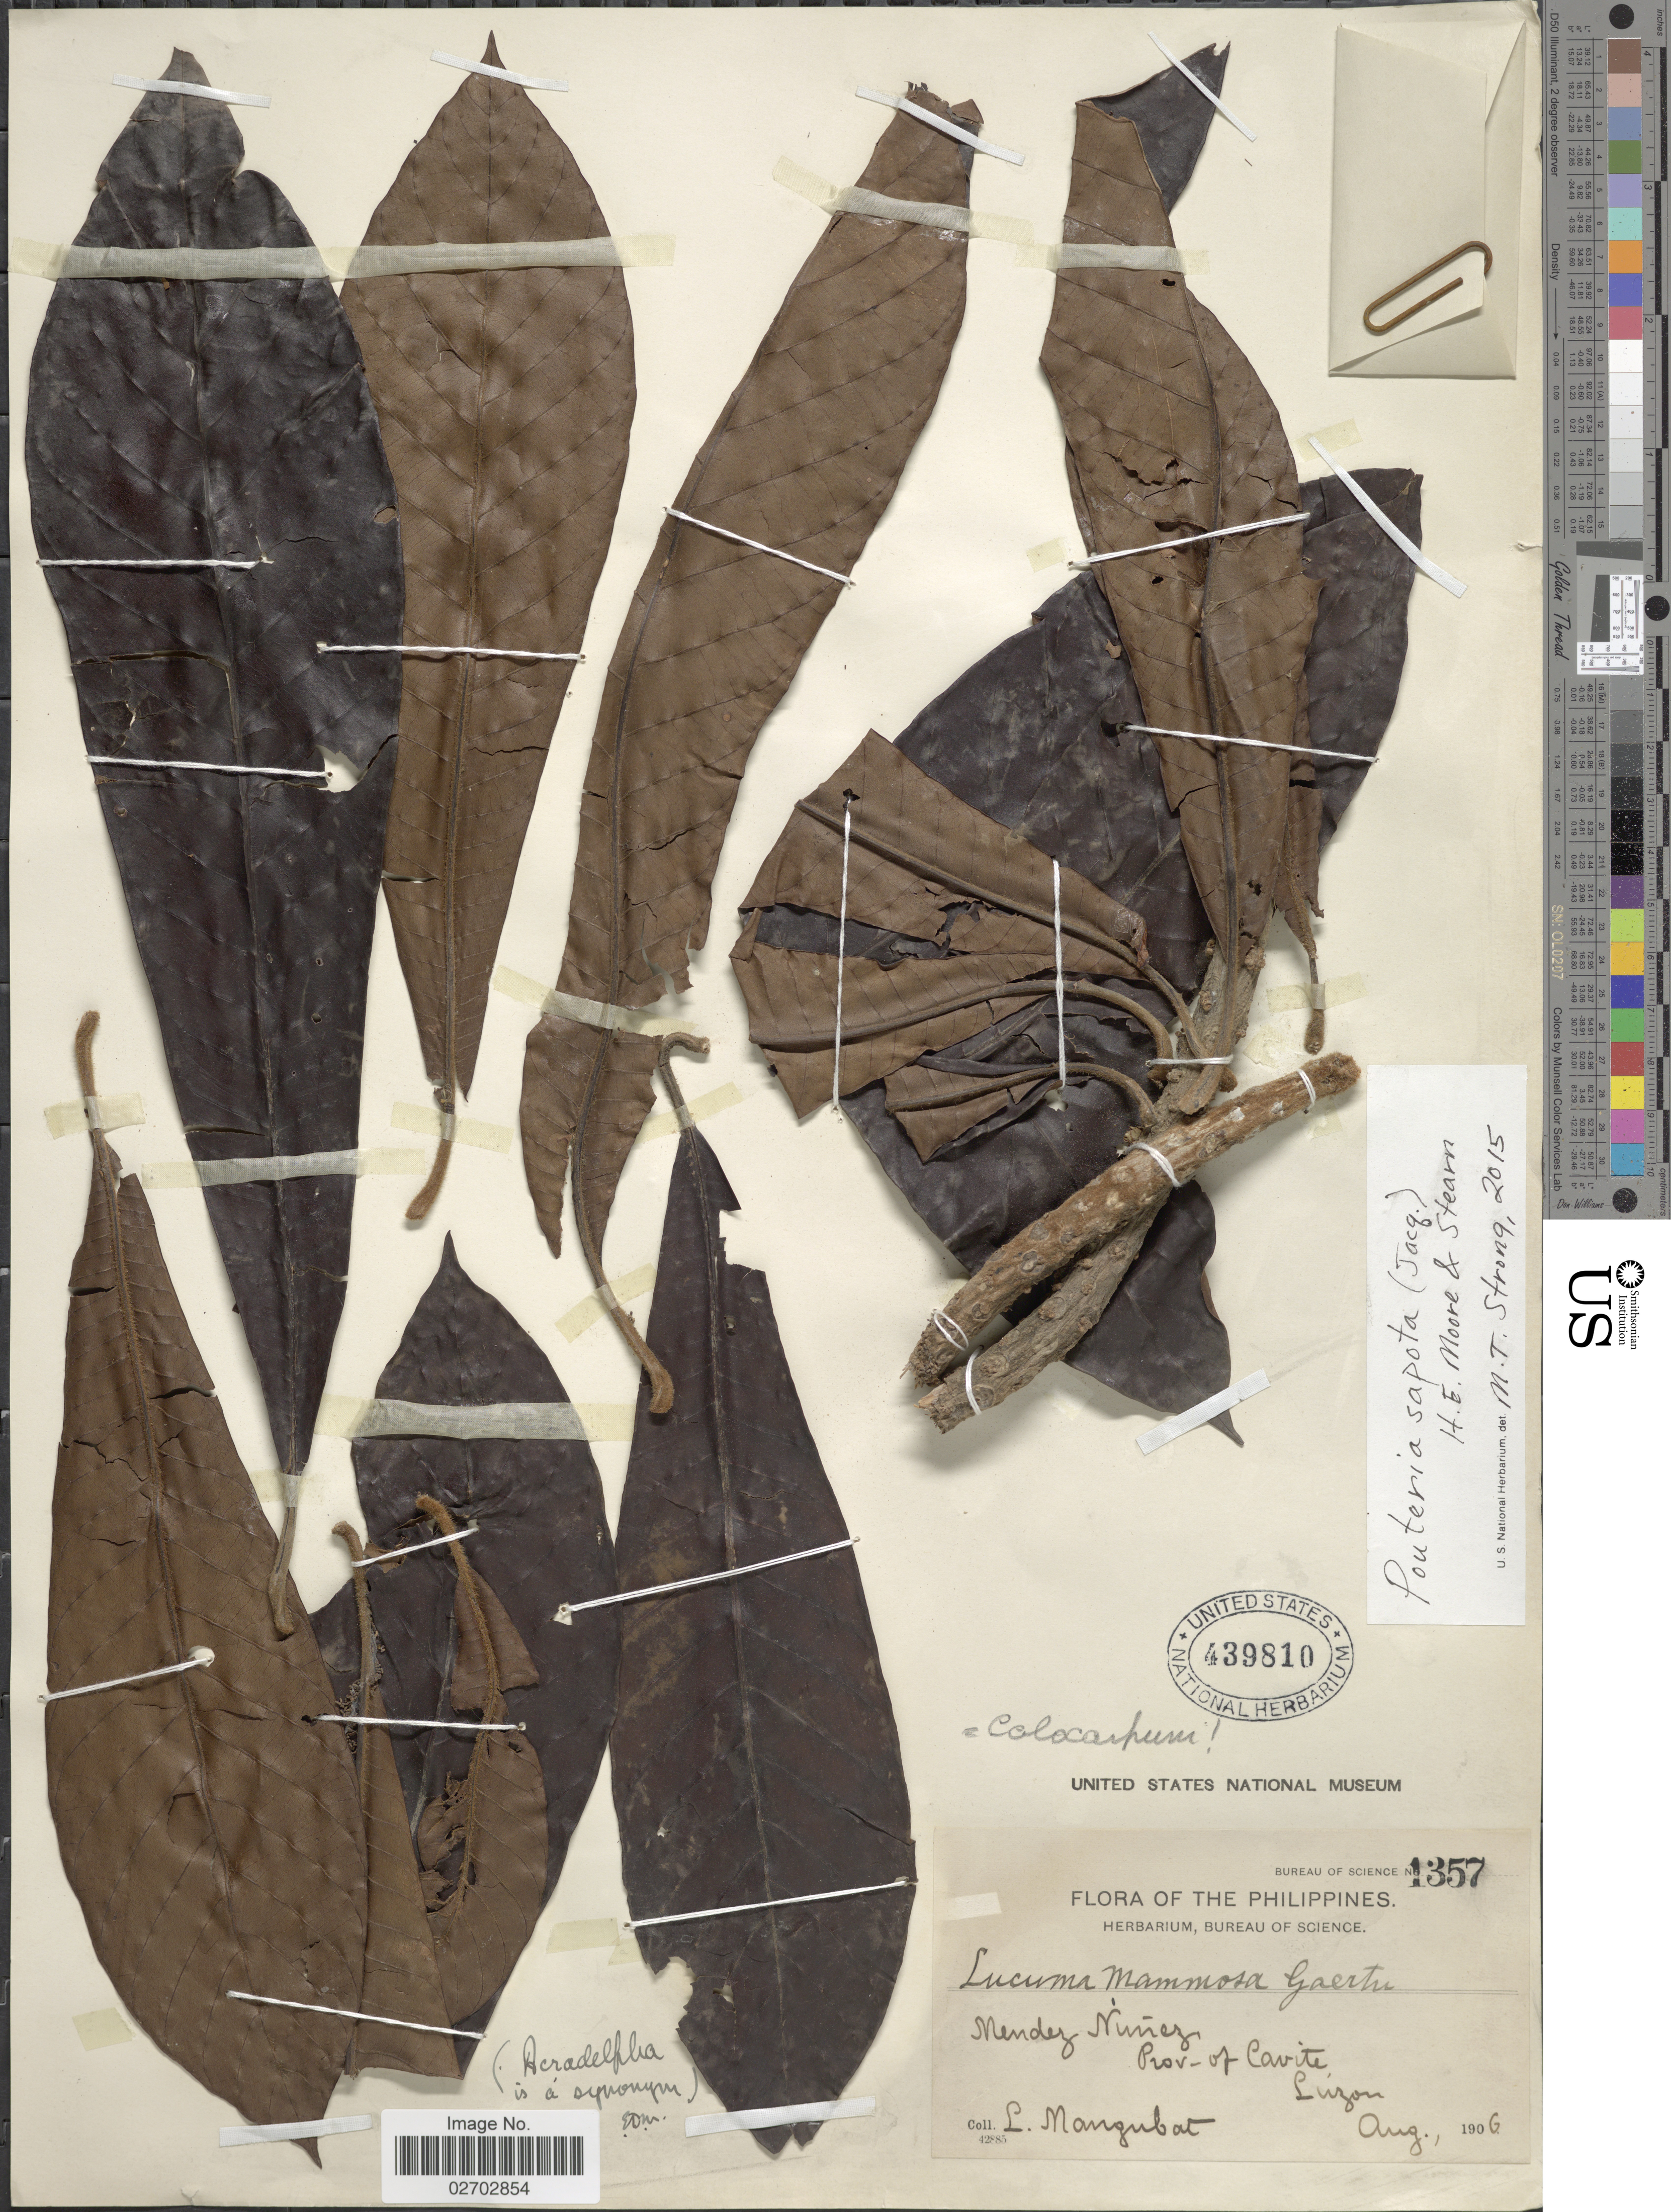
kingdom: Plantae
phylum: Tracheophyta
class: Magnoliopsida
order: Ericales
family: Sapotaceae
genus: Pouteria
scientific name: Pouteria sapota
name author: (Jacq.) H.E. Moore & Stearn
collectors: L. Mangubat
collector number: Bureau of Science 1357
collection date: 1906-08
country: Philippines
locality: Mendez Nunez, Prov. of Cavite, Luzon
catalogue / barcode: US 439810